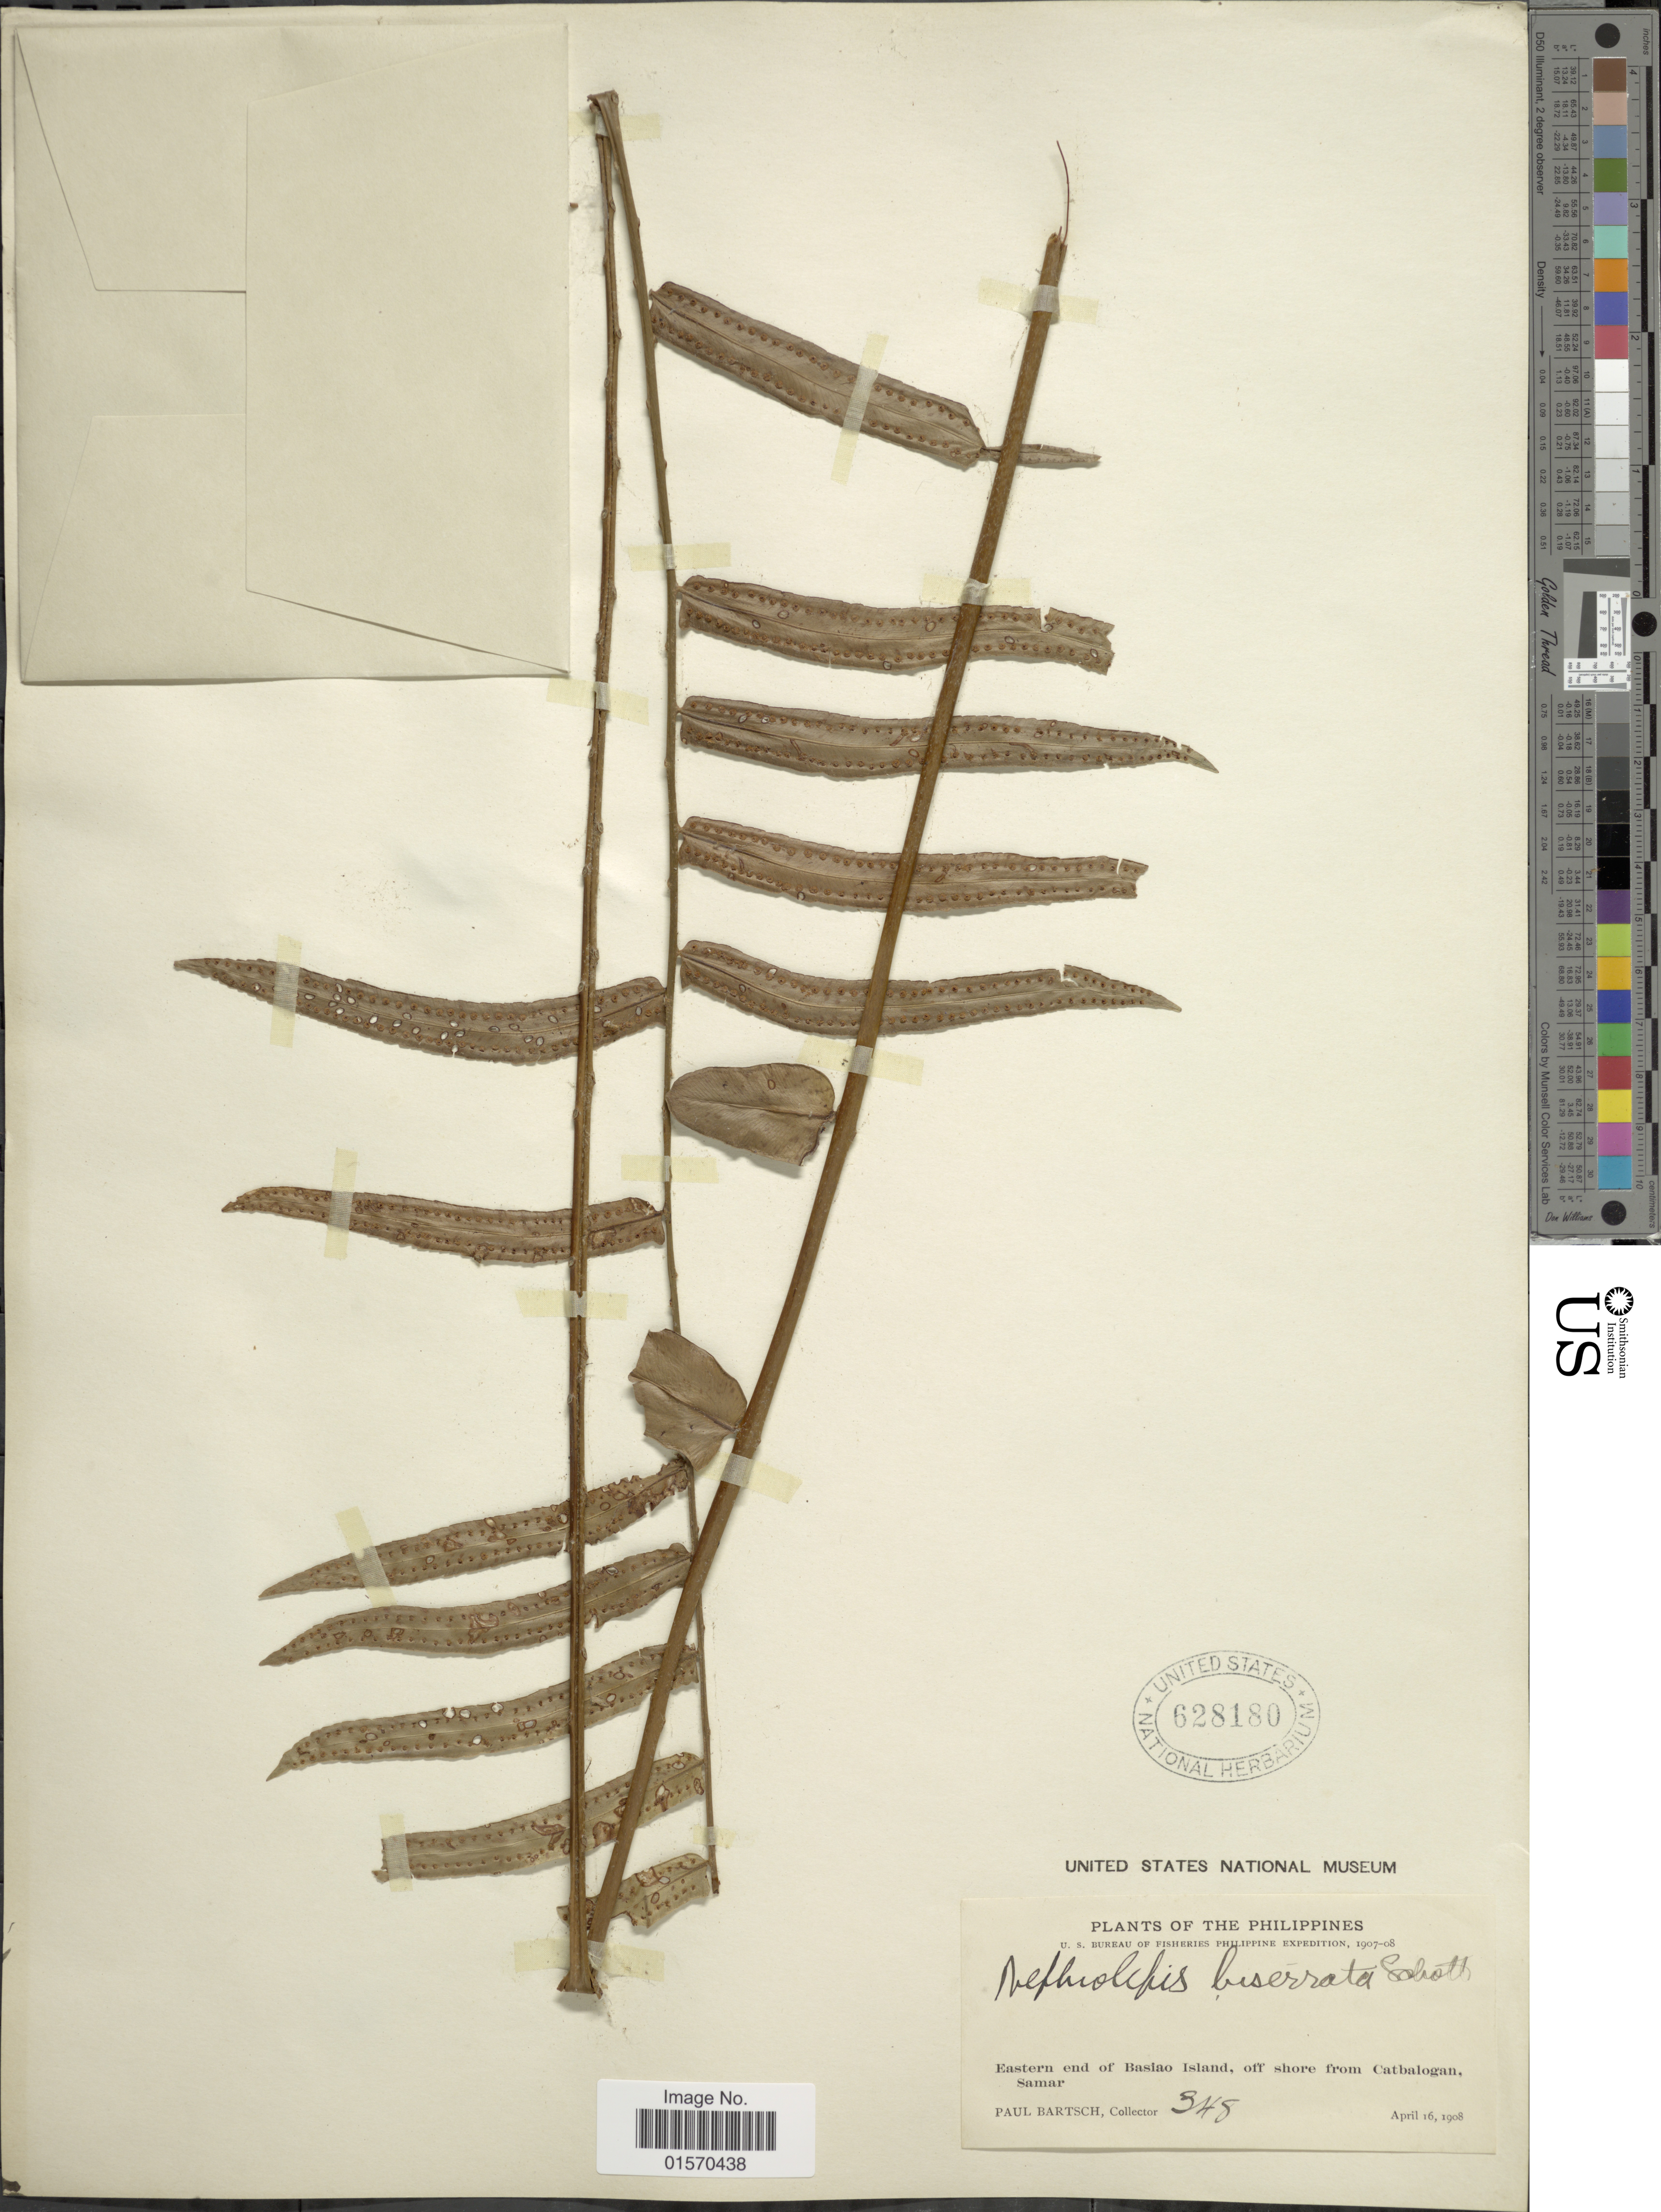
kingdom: Plantae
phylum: Tracheophyta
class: Polypodiopsida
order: Polypodiales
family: Nephrolepidaceae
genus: Nephrolepis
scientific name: Nephrolepis biserrata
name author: (Sw.) Schott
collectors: P. Bartsch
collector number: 348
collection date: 1908-04-16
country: Philippines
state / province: Eastern Visayas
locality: Eastern end of Basiao Island, off shore from Catbalogan, Samar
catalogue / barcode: US 628180